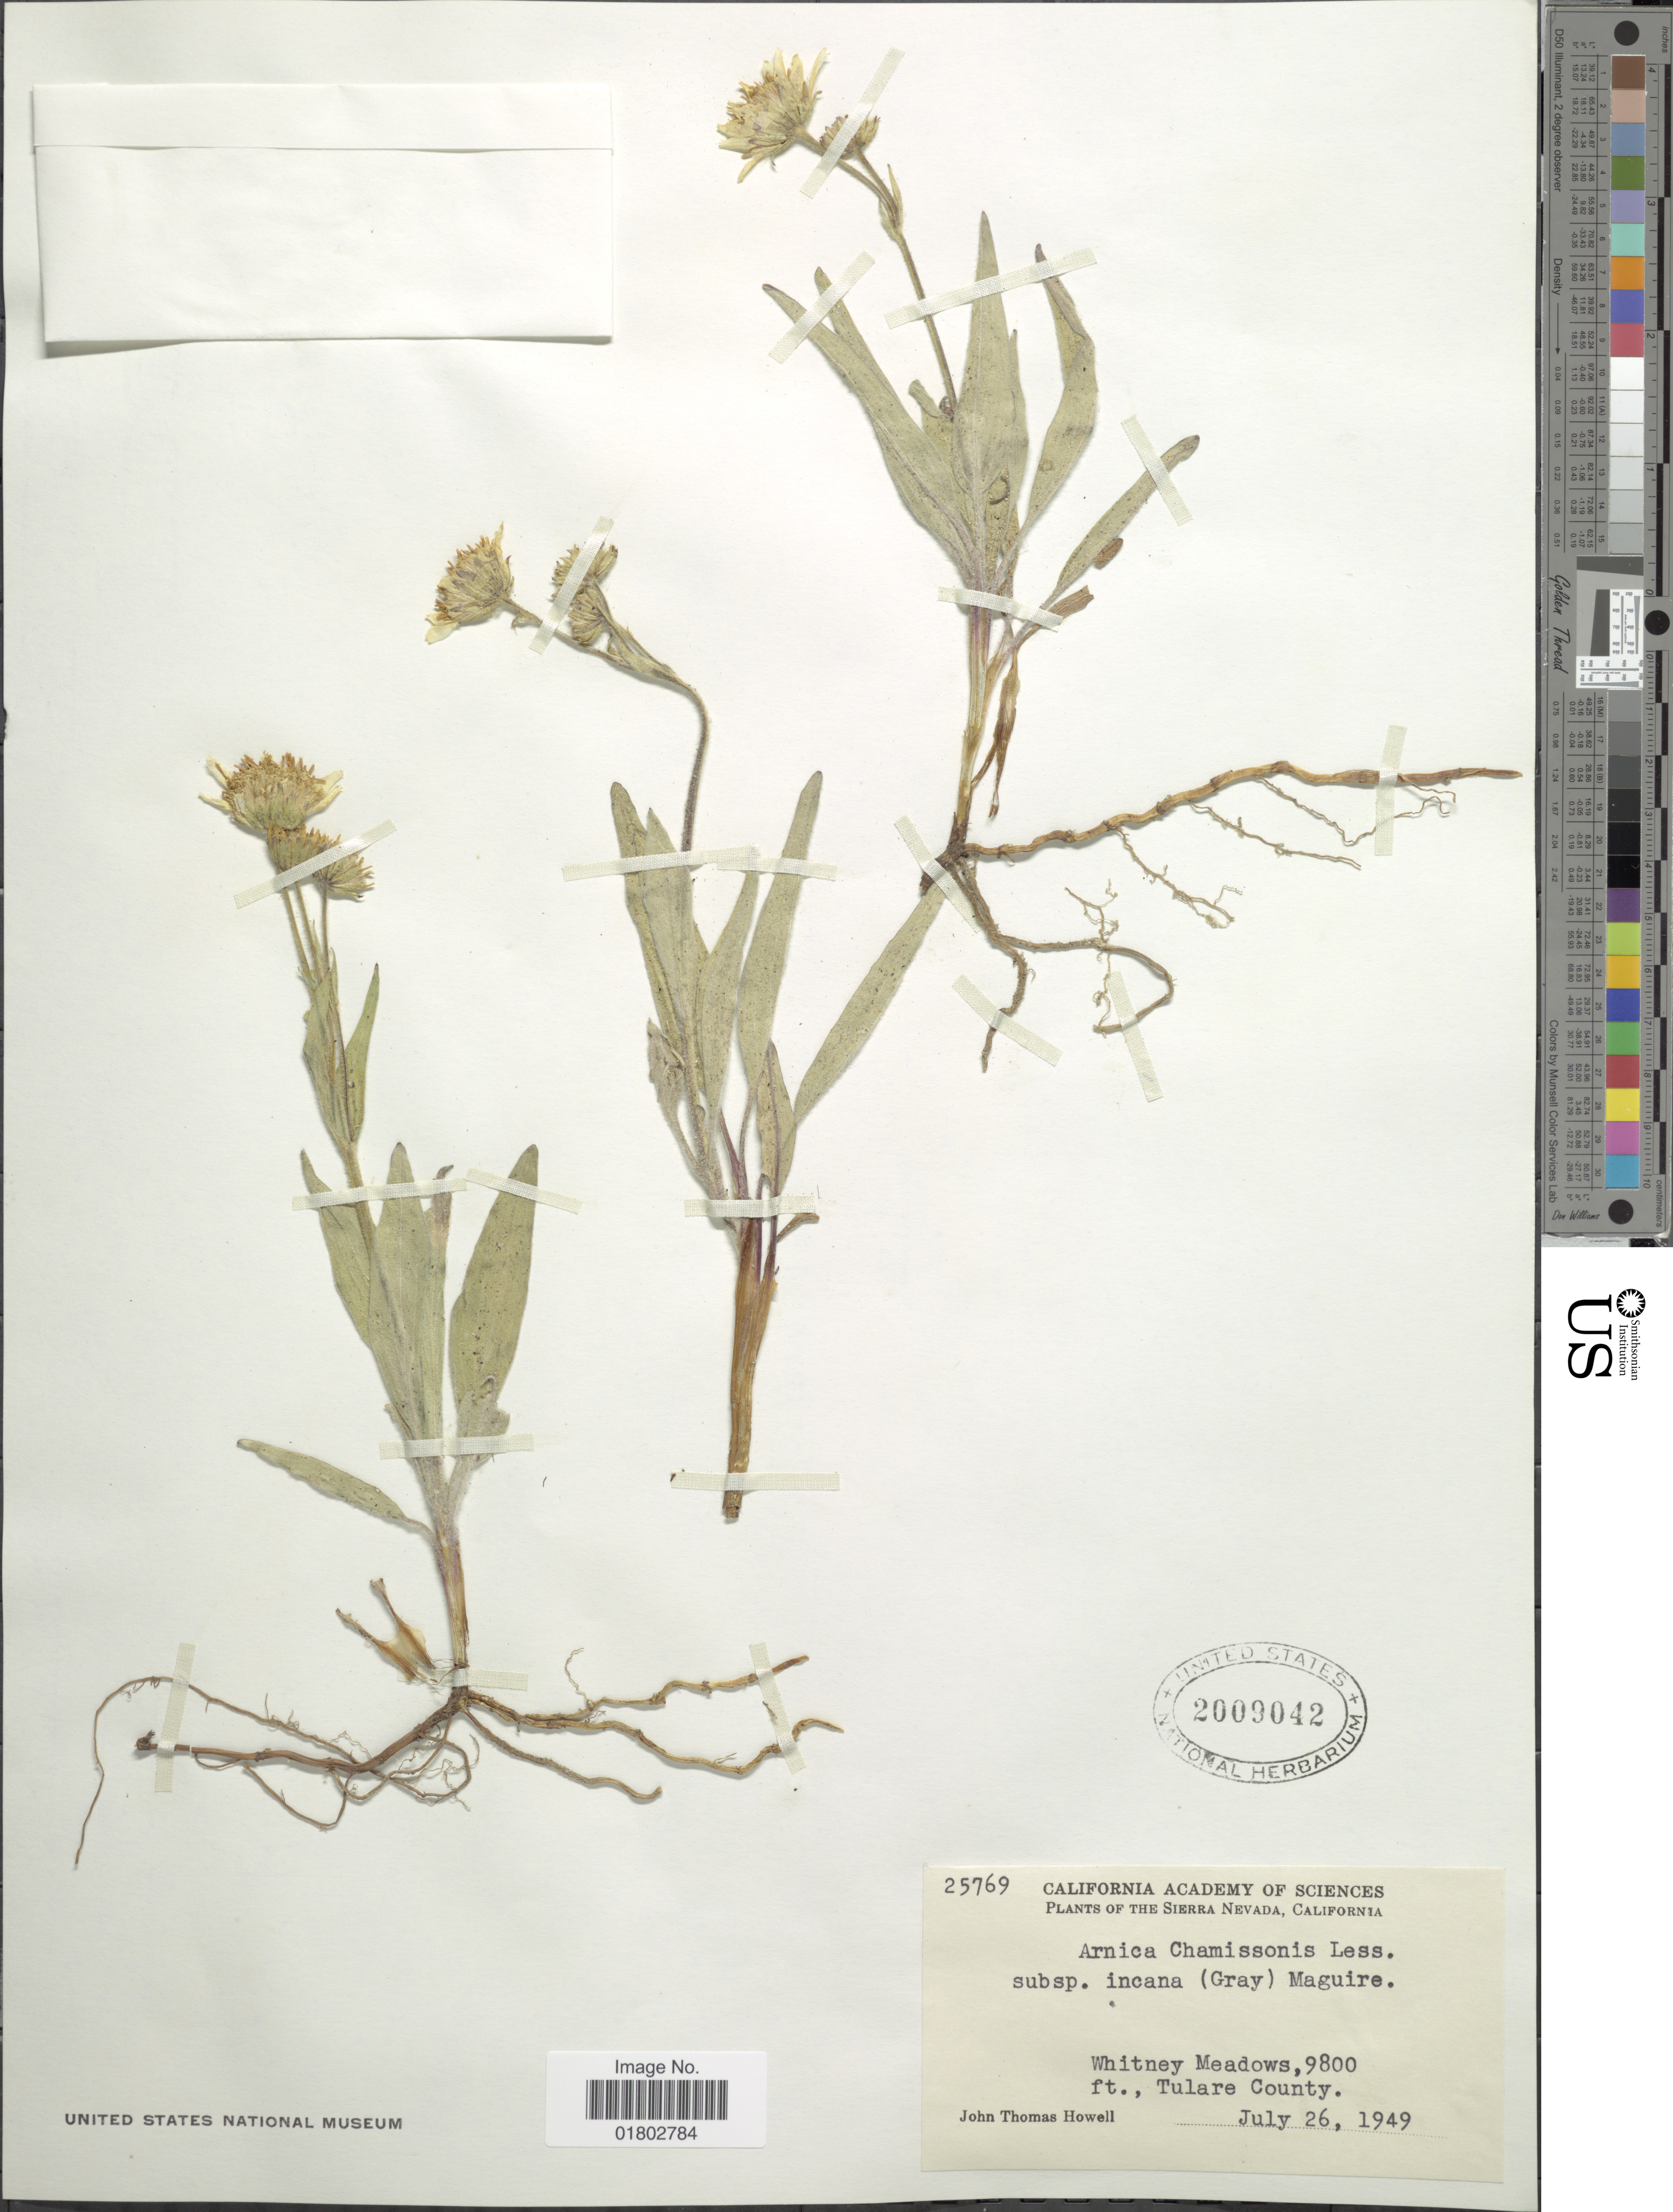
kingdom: Plantae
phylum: Tracheophyta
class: Magnoliopsida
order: Asterales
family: Asteraceae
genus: Arnica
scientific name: Arnica chamissonis subsp. incana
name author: (A. Gray) Maguire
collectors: J. T. Howell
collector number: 25769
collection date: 1949-07-26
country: United States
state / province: California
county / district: Tulare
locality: The Sierra Nevada, Whitney Meadows ft., Tulare County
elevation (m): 2987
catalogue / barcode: US 2009042